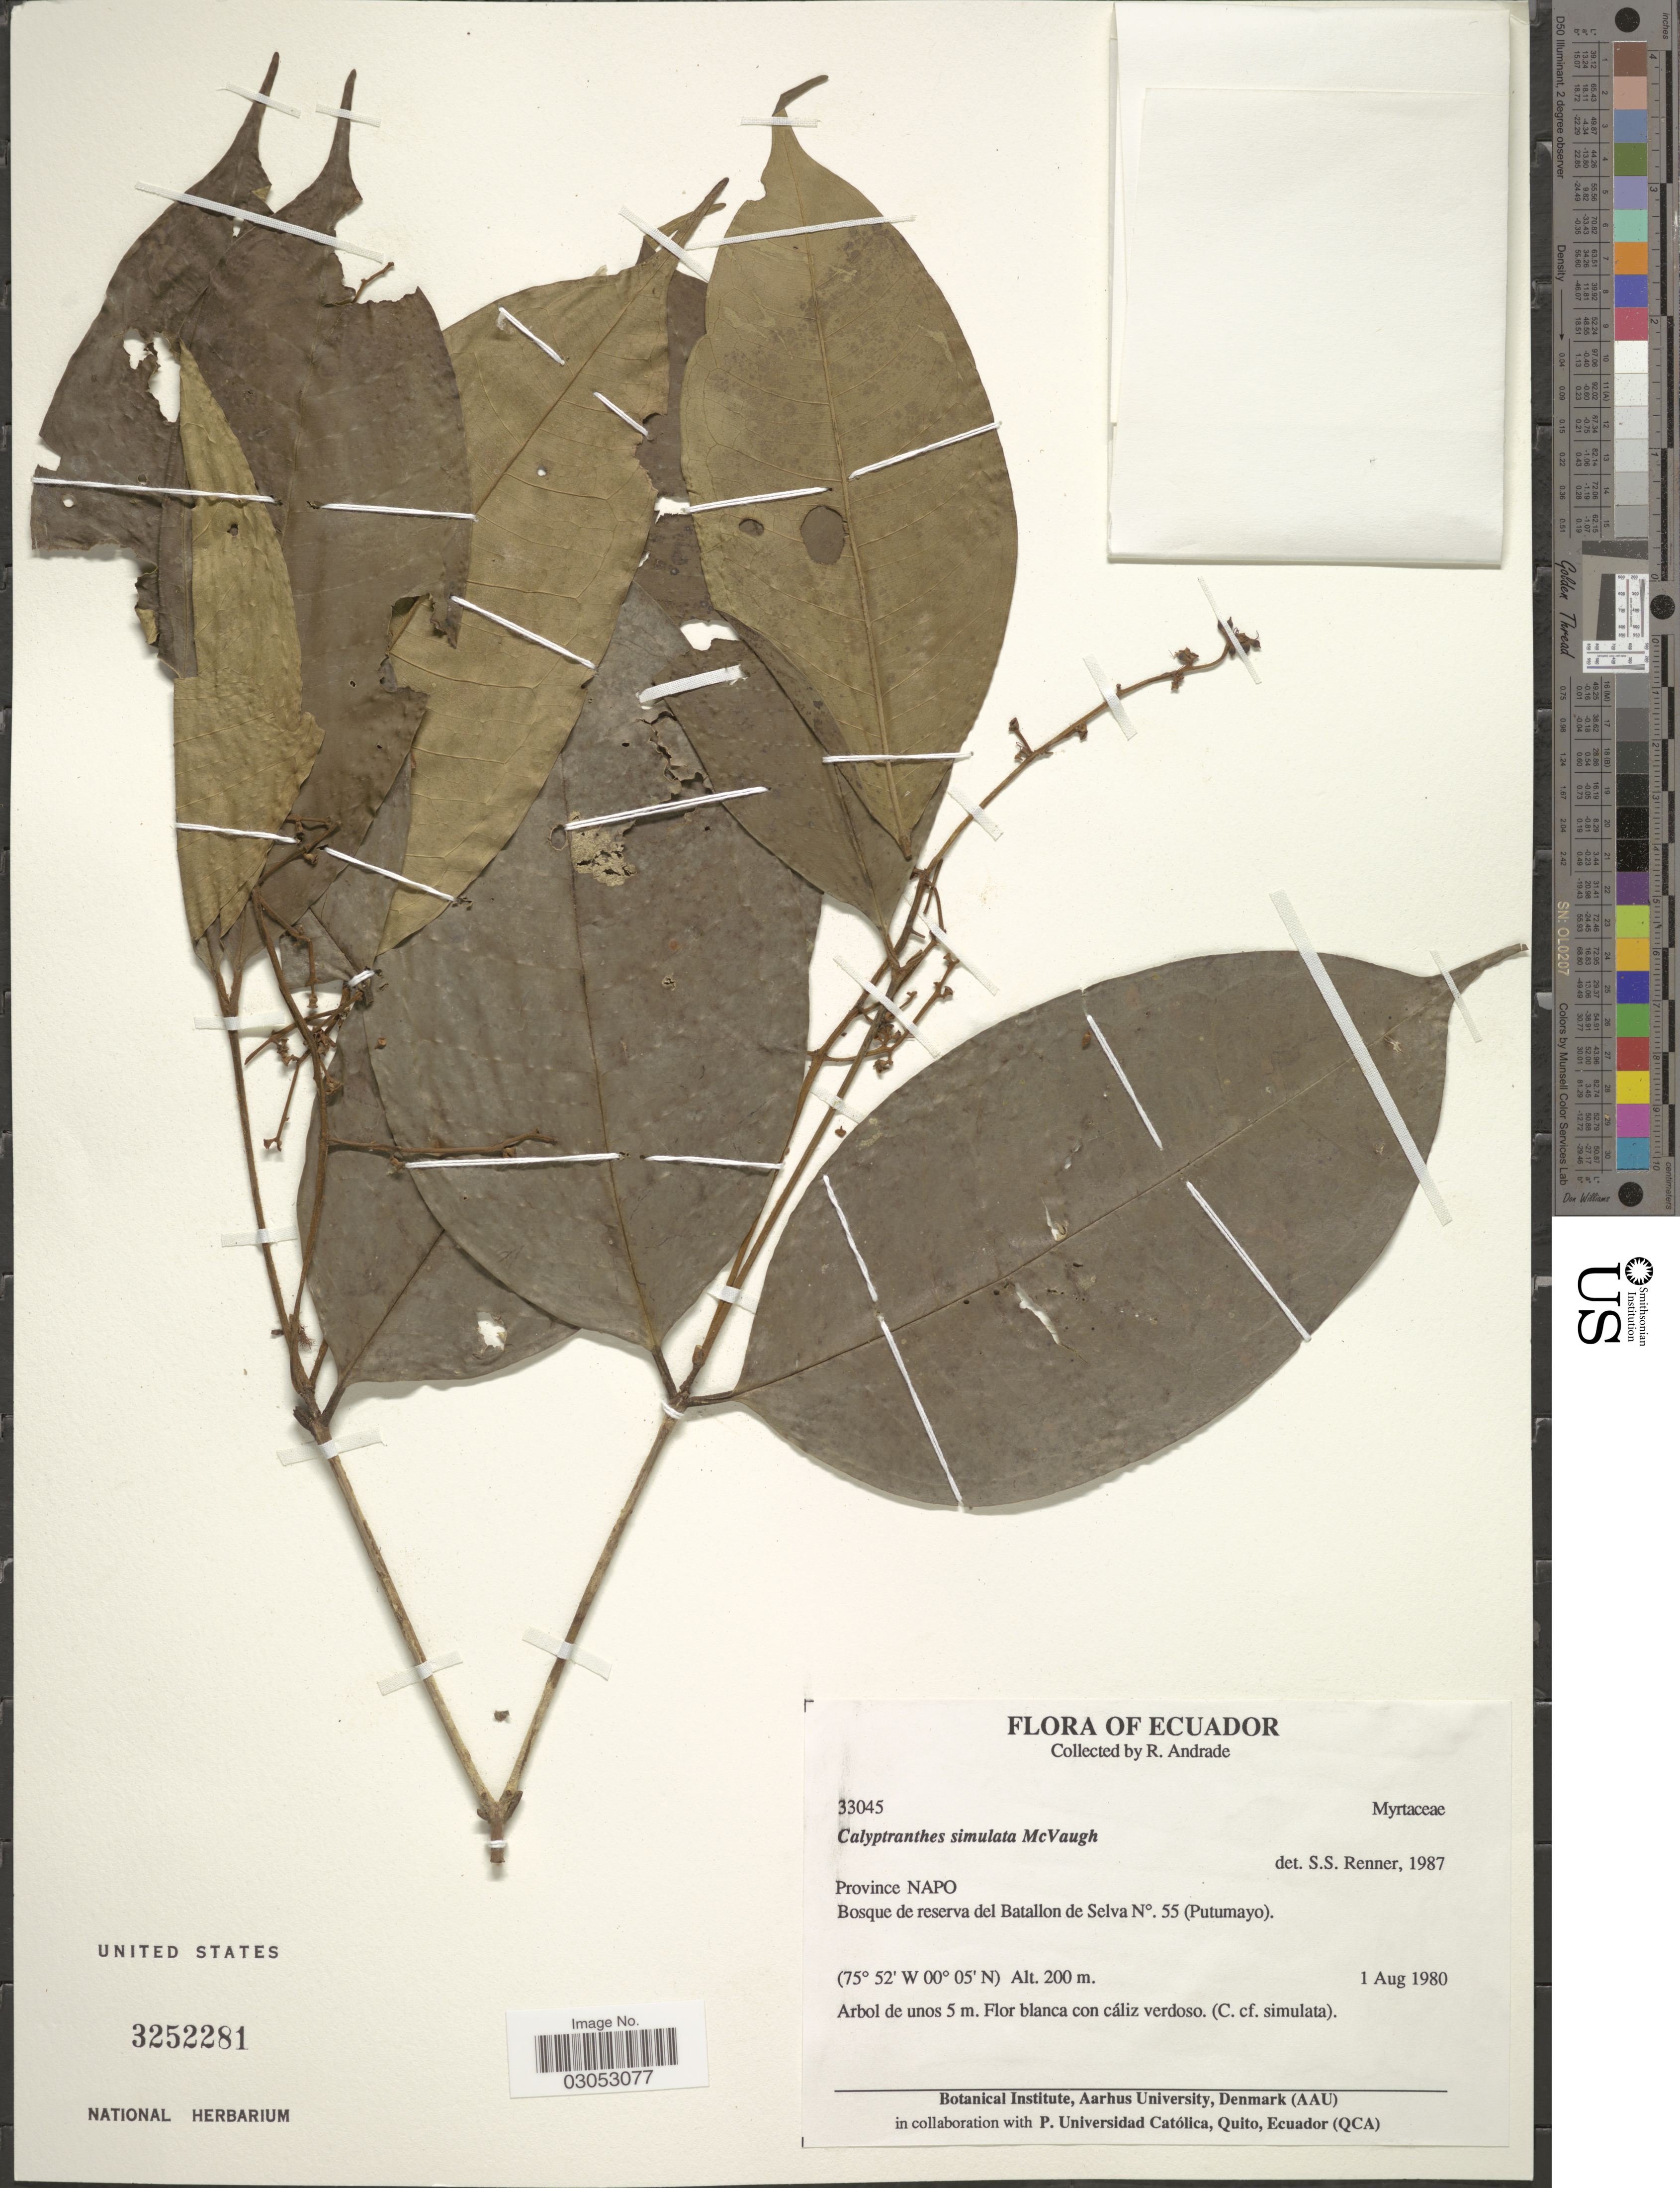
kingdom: Plantae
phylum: Tracheophyta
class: Magnoliopsida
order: Myrtales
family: Myrtaceae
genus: Myrcia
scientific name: Myrcia simulata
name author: (McVaugh) A.R. Lourenço & Parra-Os.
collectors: R. Andrade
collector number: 33045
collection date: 1980-08-01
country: Ecuador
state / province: Napo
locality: Bosque de reserva del Batallon de Selva No. 55 (Putumayo).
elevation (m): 200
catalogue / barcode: US 3252281